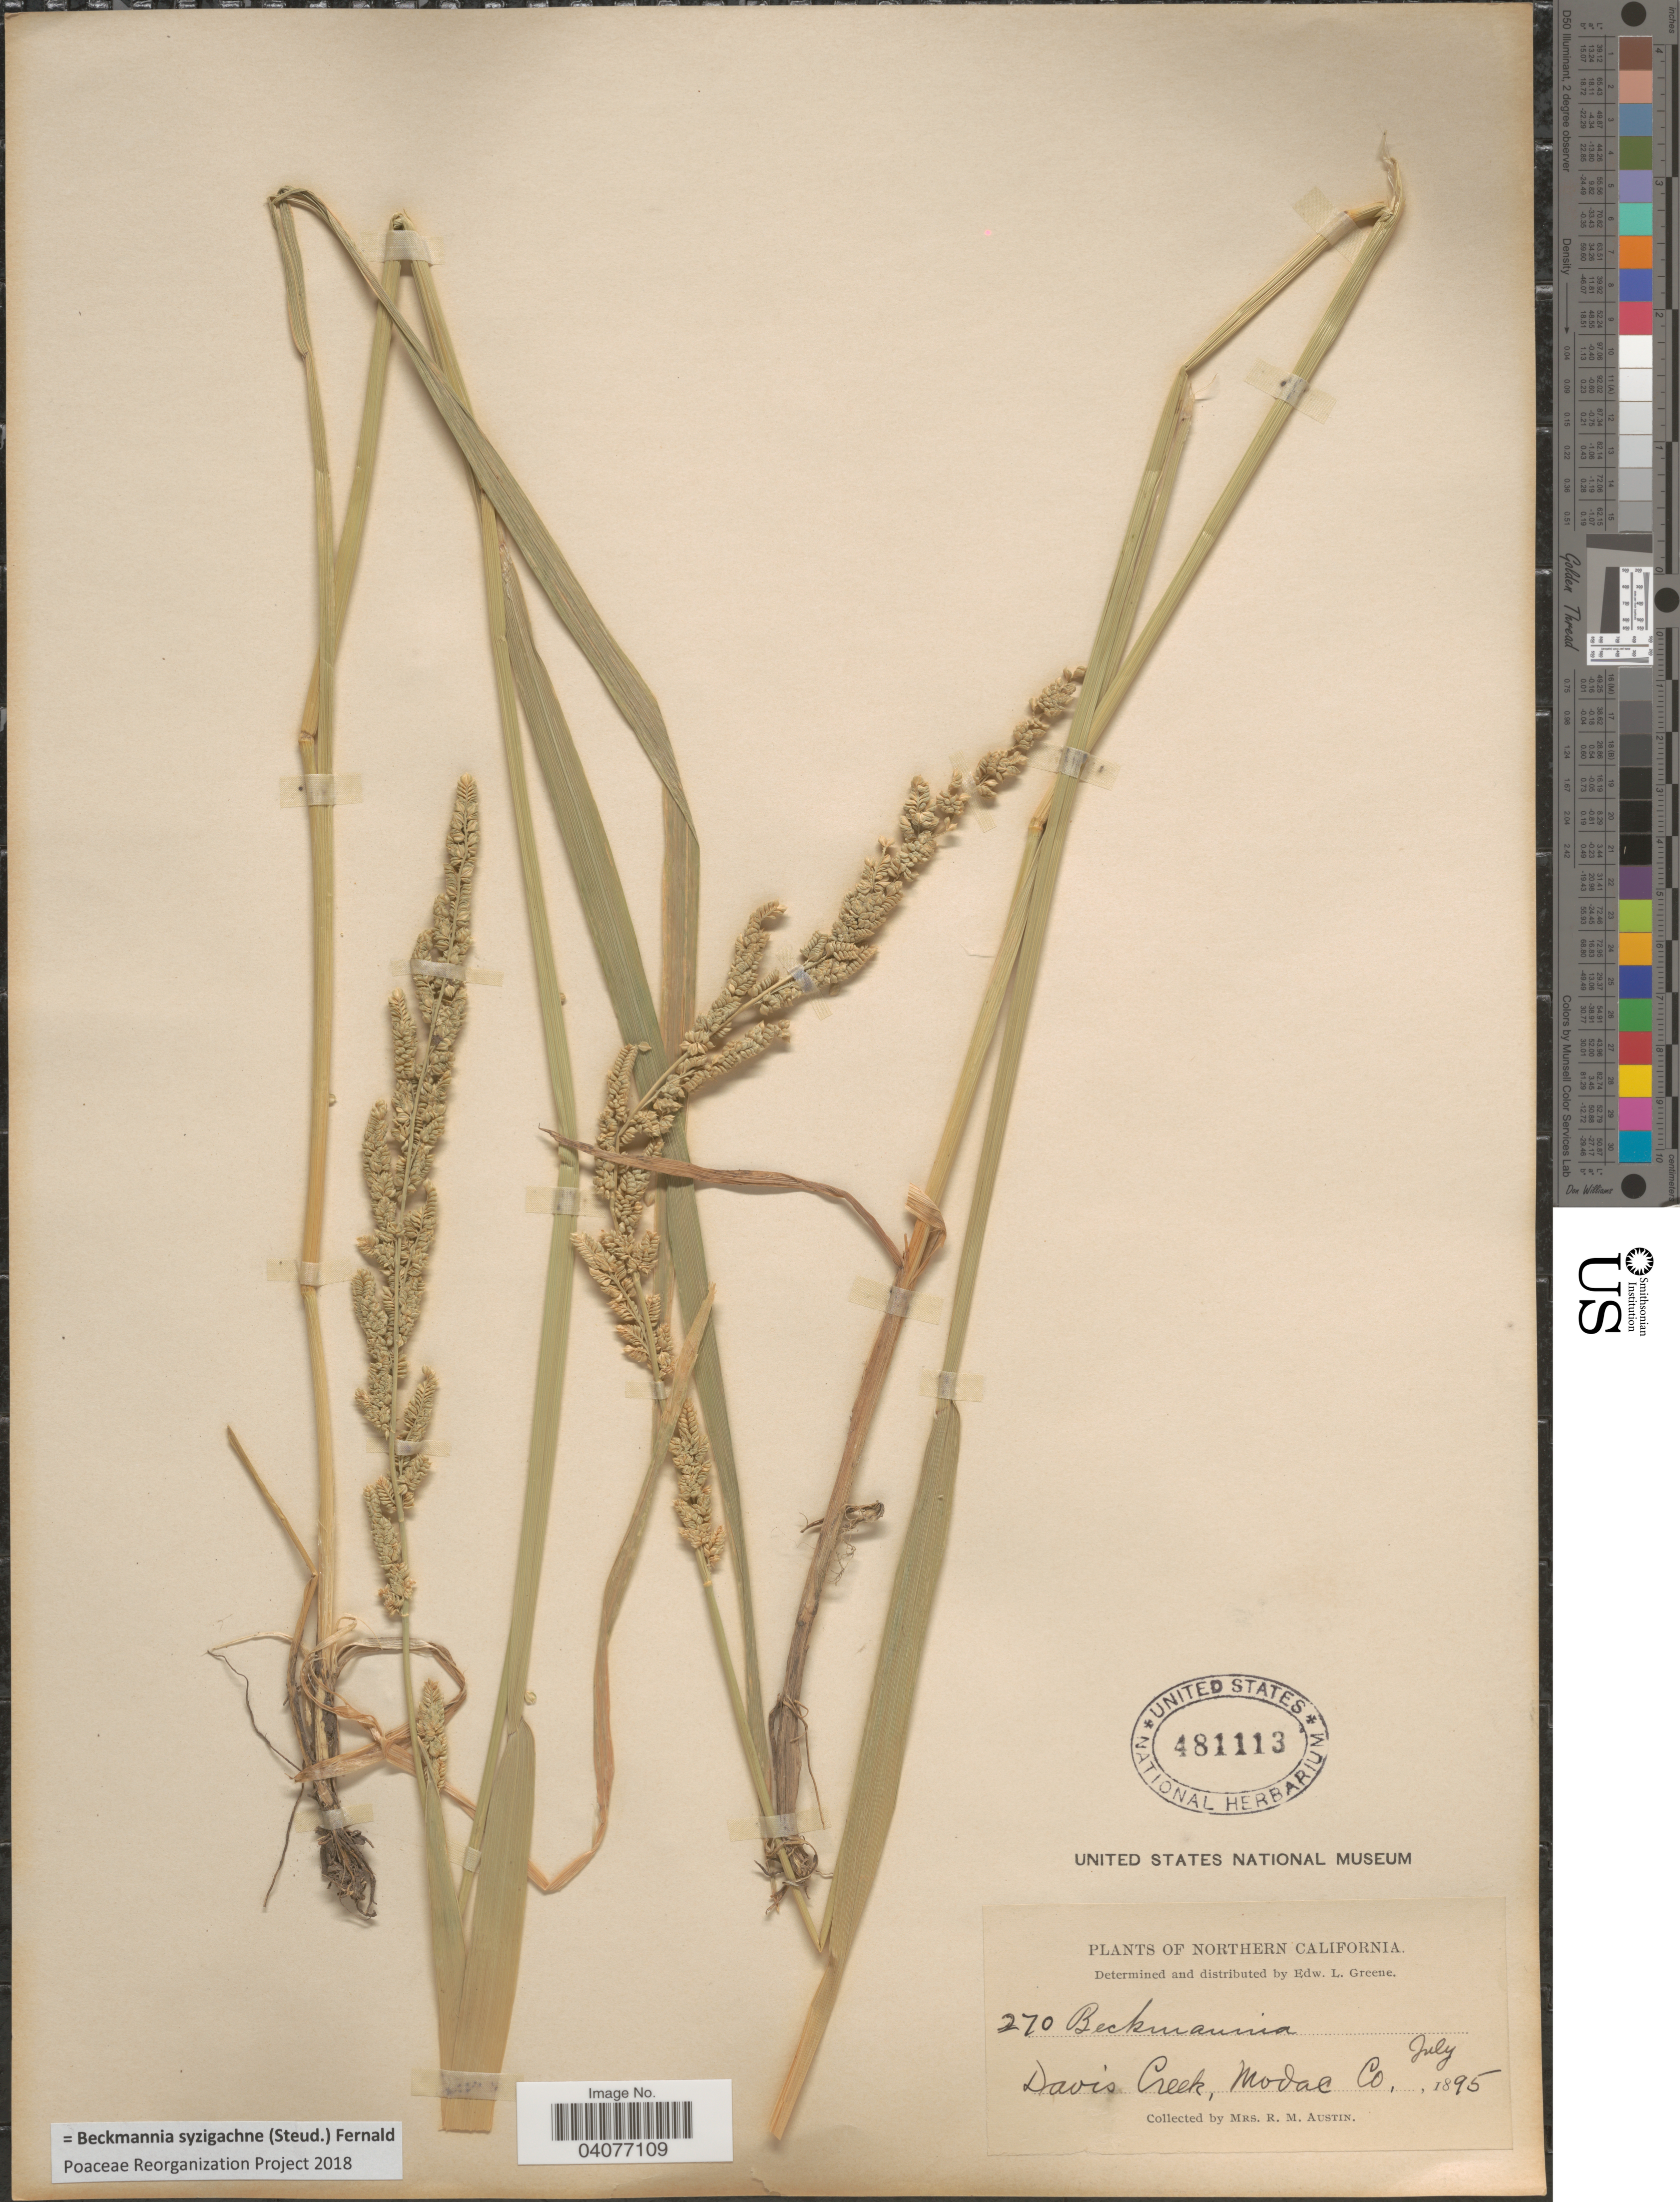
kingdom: Plantae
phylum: Tracheophyta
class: Liliopsida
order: Poales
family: Poaceae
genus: Beckmannia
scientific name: Beckmannia syzigachne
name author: (Steud.) Fernald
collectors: R. Austin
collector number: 270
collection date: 1895-07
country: United States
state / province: California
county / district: Modoc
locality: Northern California. Davis Creek, Modoc Co.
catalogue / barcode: US 481113